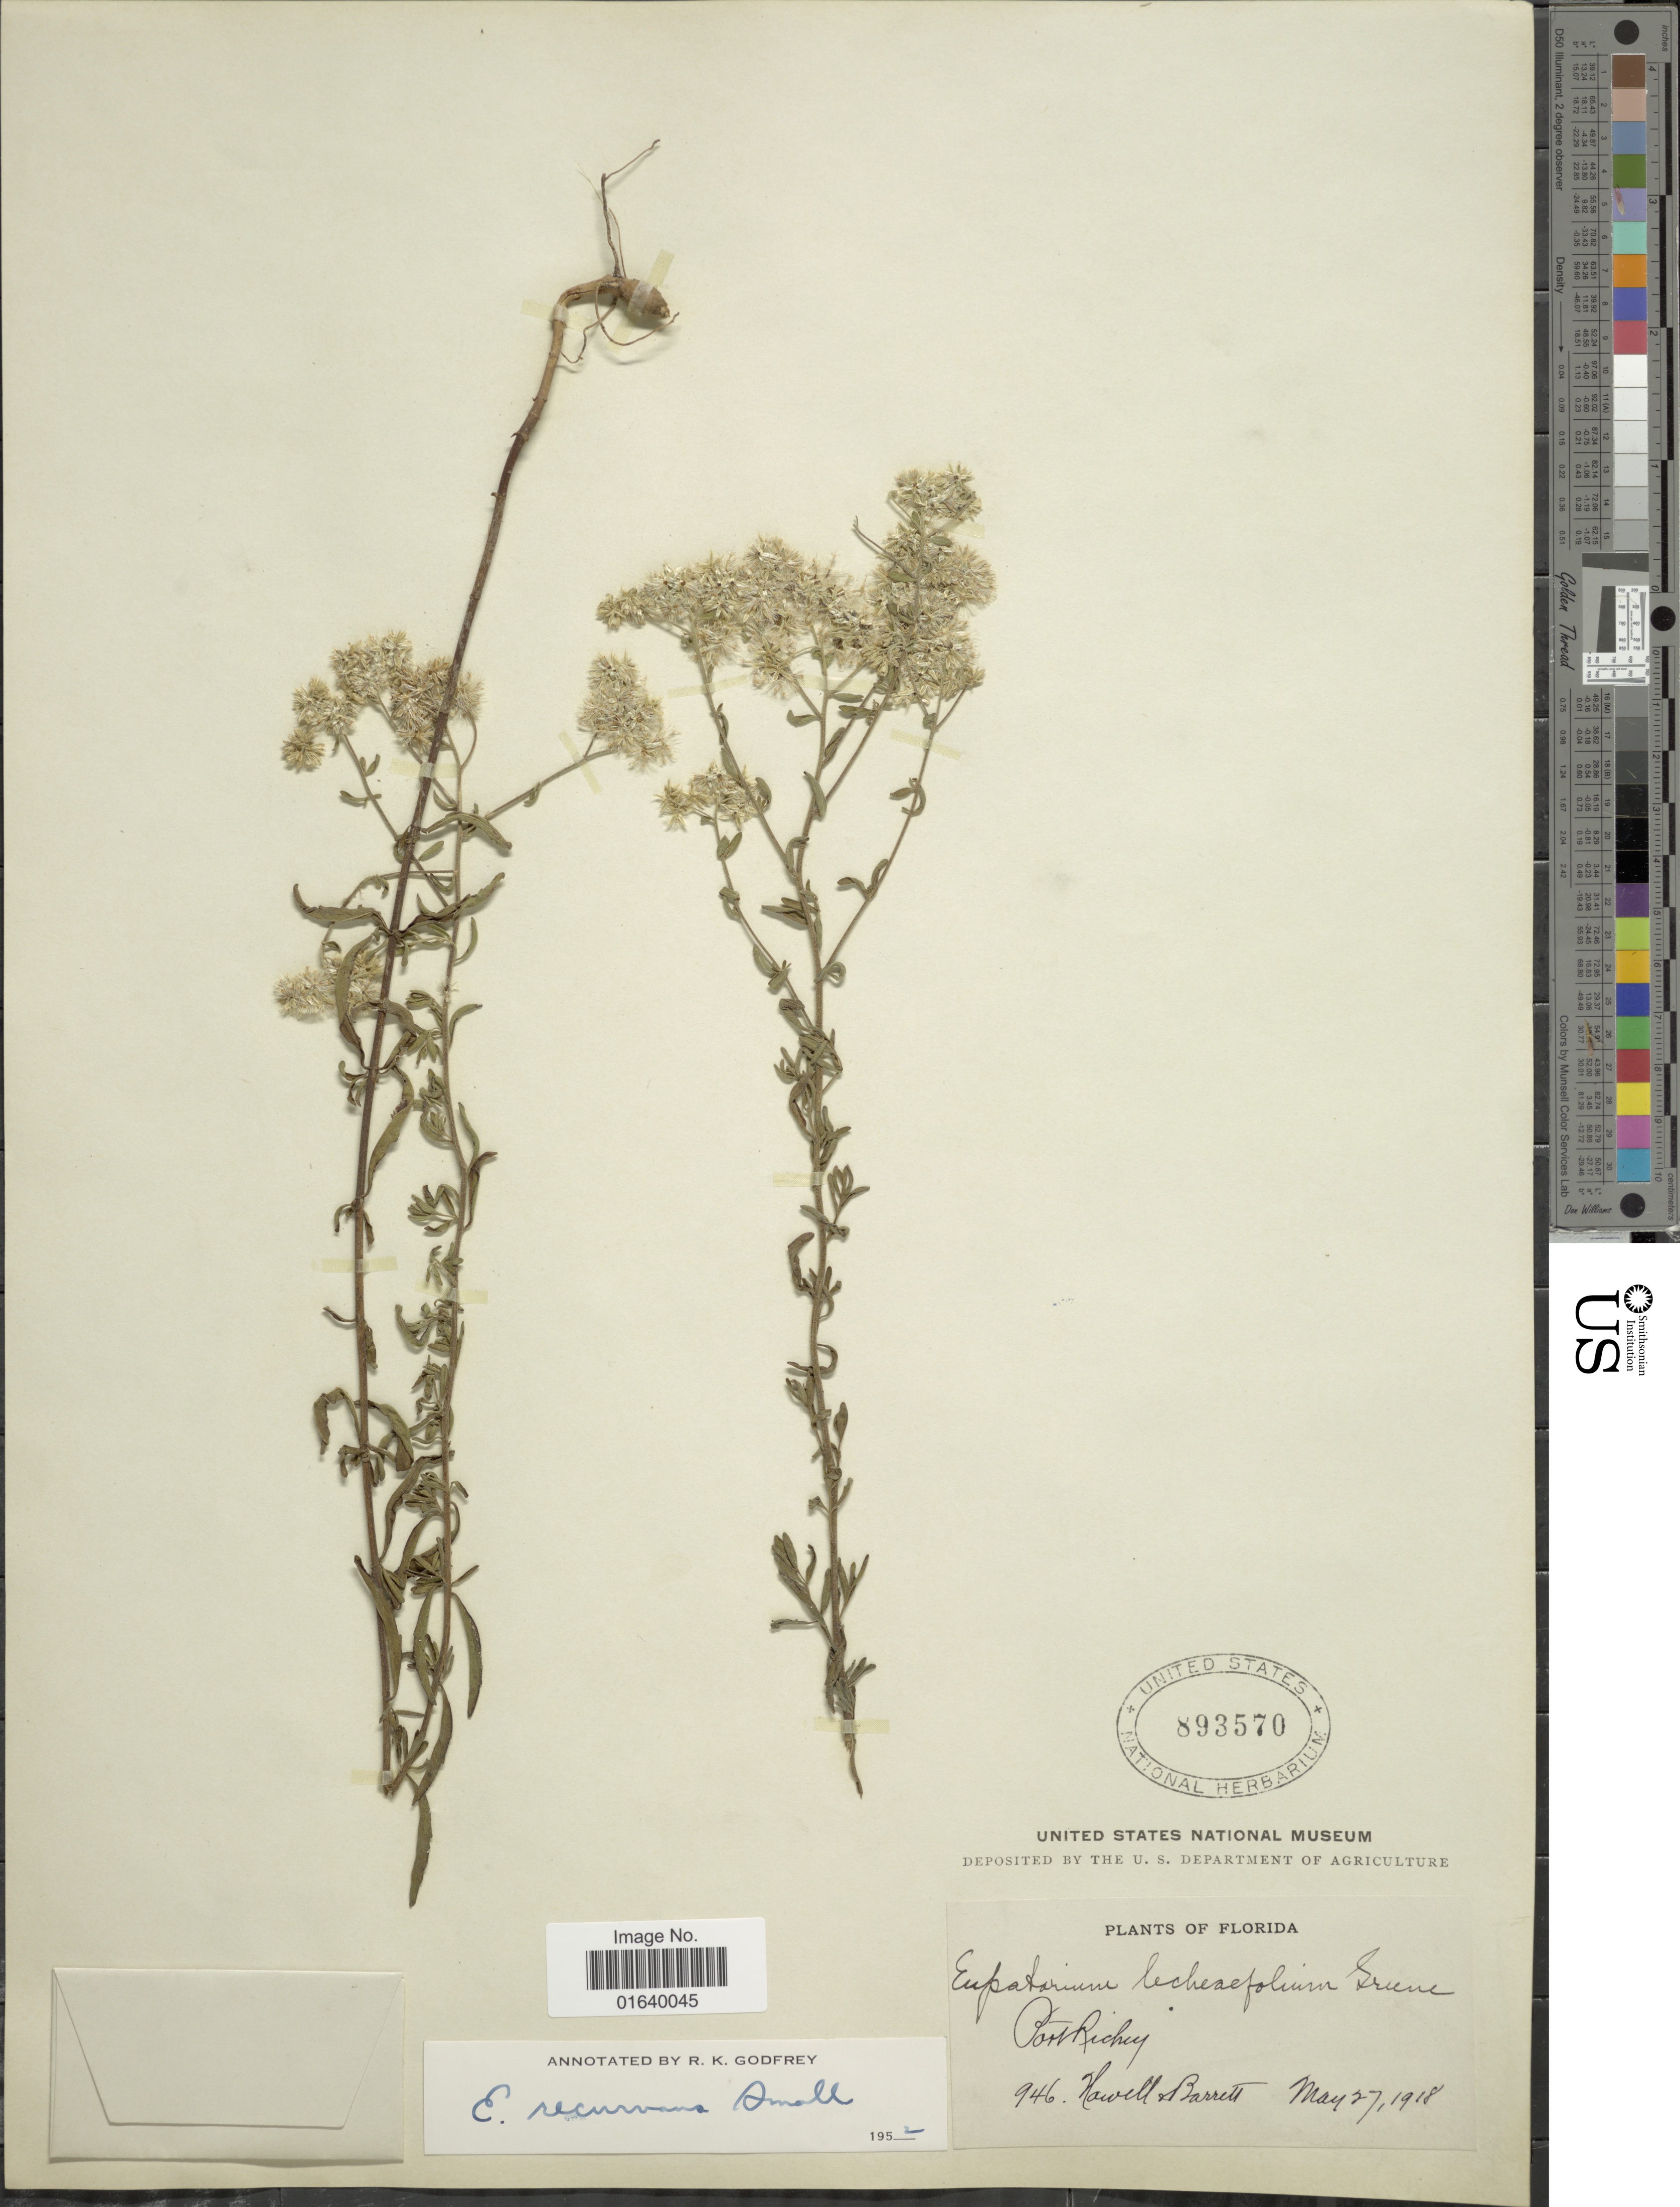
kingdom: Plantae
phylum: Tracheophyta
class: Magnoliopsida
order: Asterales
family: Asteraceae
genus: Eupatorium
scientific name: Eupatorium recurvans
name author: Small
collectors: Howell & -. Barrett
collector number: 946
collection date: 1918-05-27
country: United States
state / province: Florida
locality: Post Richey.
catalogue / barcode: US 893570